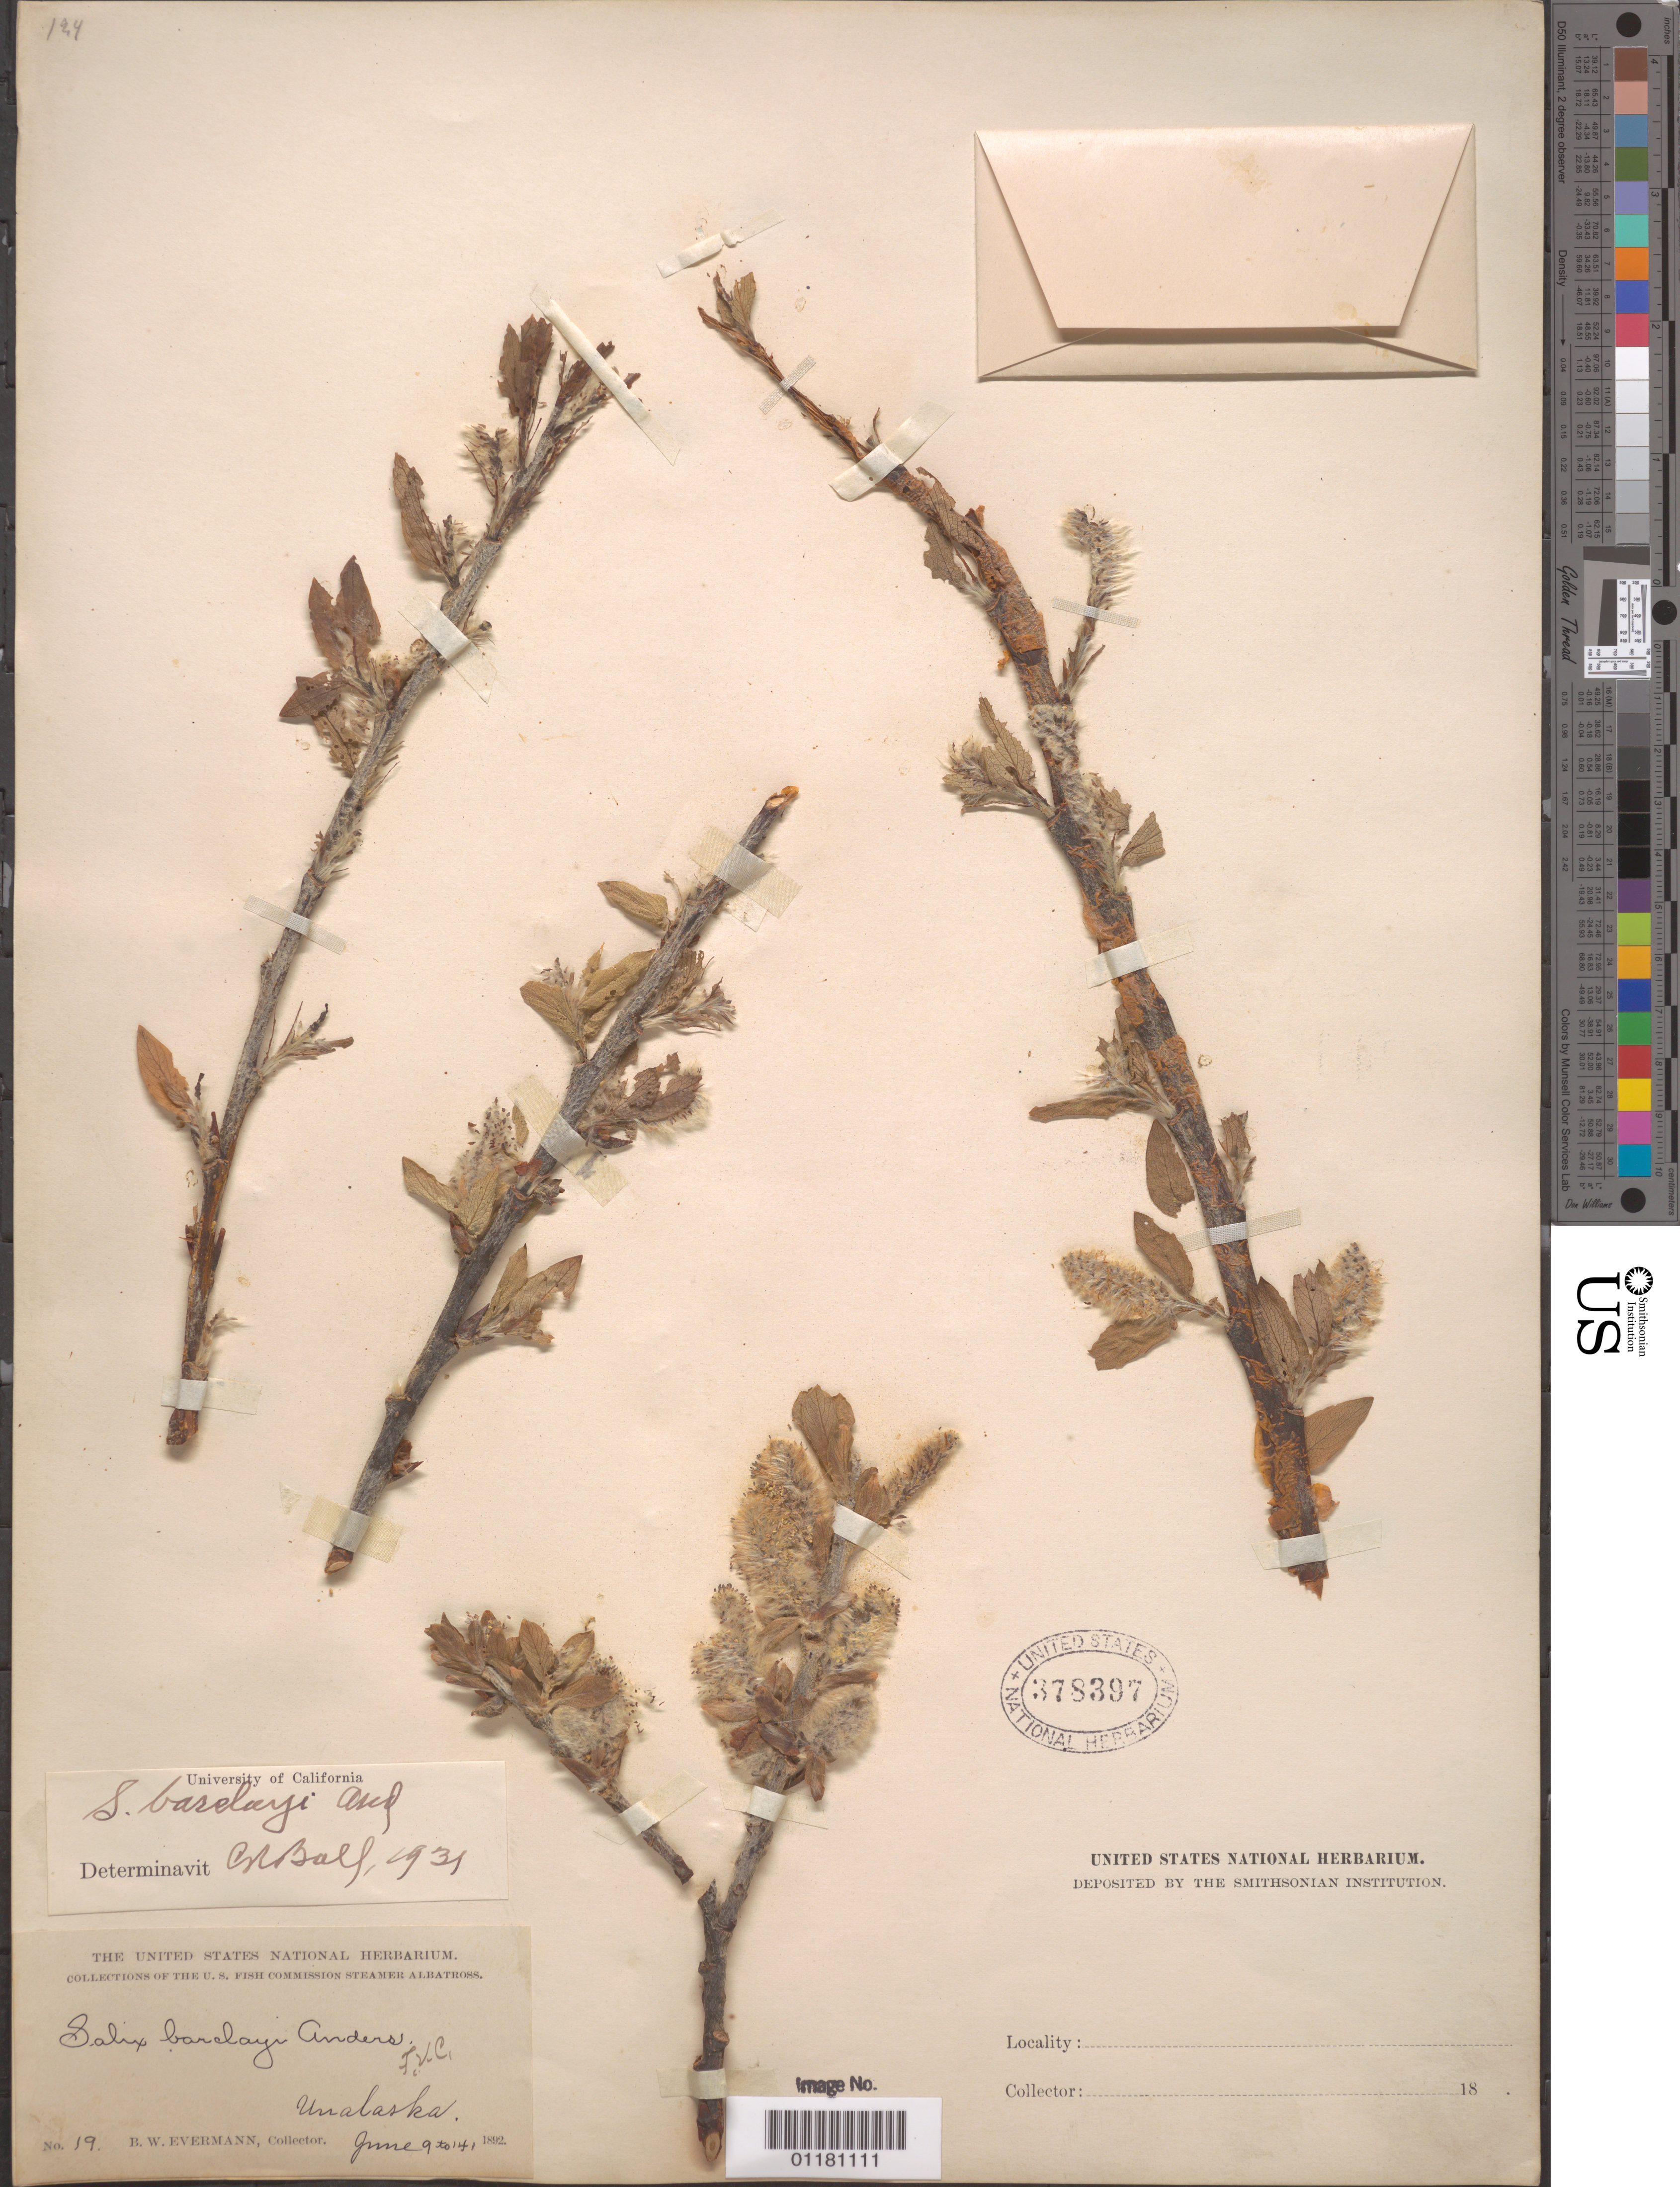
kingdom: Plantae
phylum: Tracheophyta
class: Magnoliopsida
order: Malpighiales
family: Salicaceae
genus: Salix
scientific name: Salix barclayi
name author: Andersson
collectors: B. W. Evermann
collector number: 19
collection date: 1892-06-09/1892-06-14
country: United States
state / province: Alaska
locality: Unalaska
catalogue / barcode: US 378397